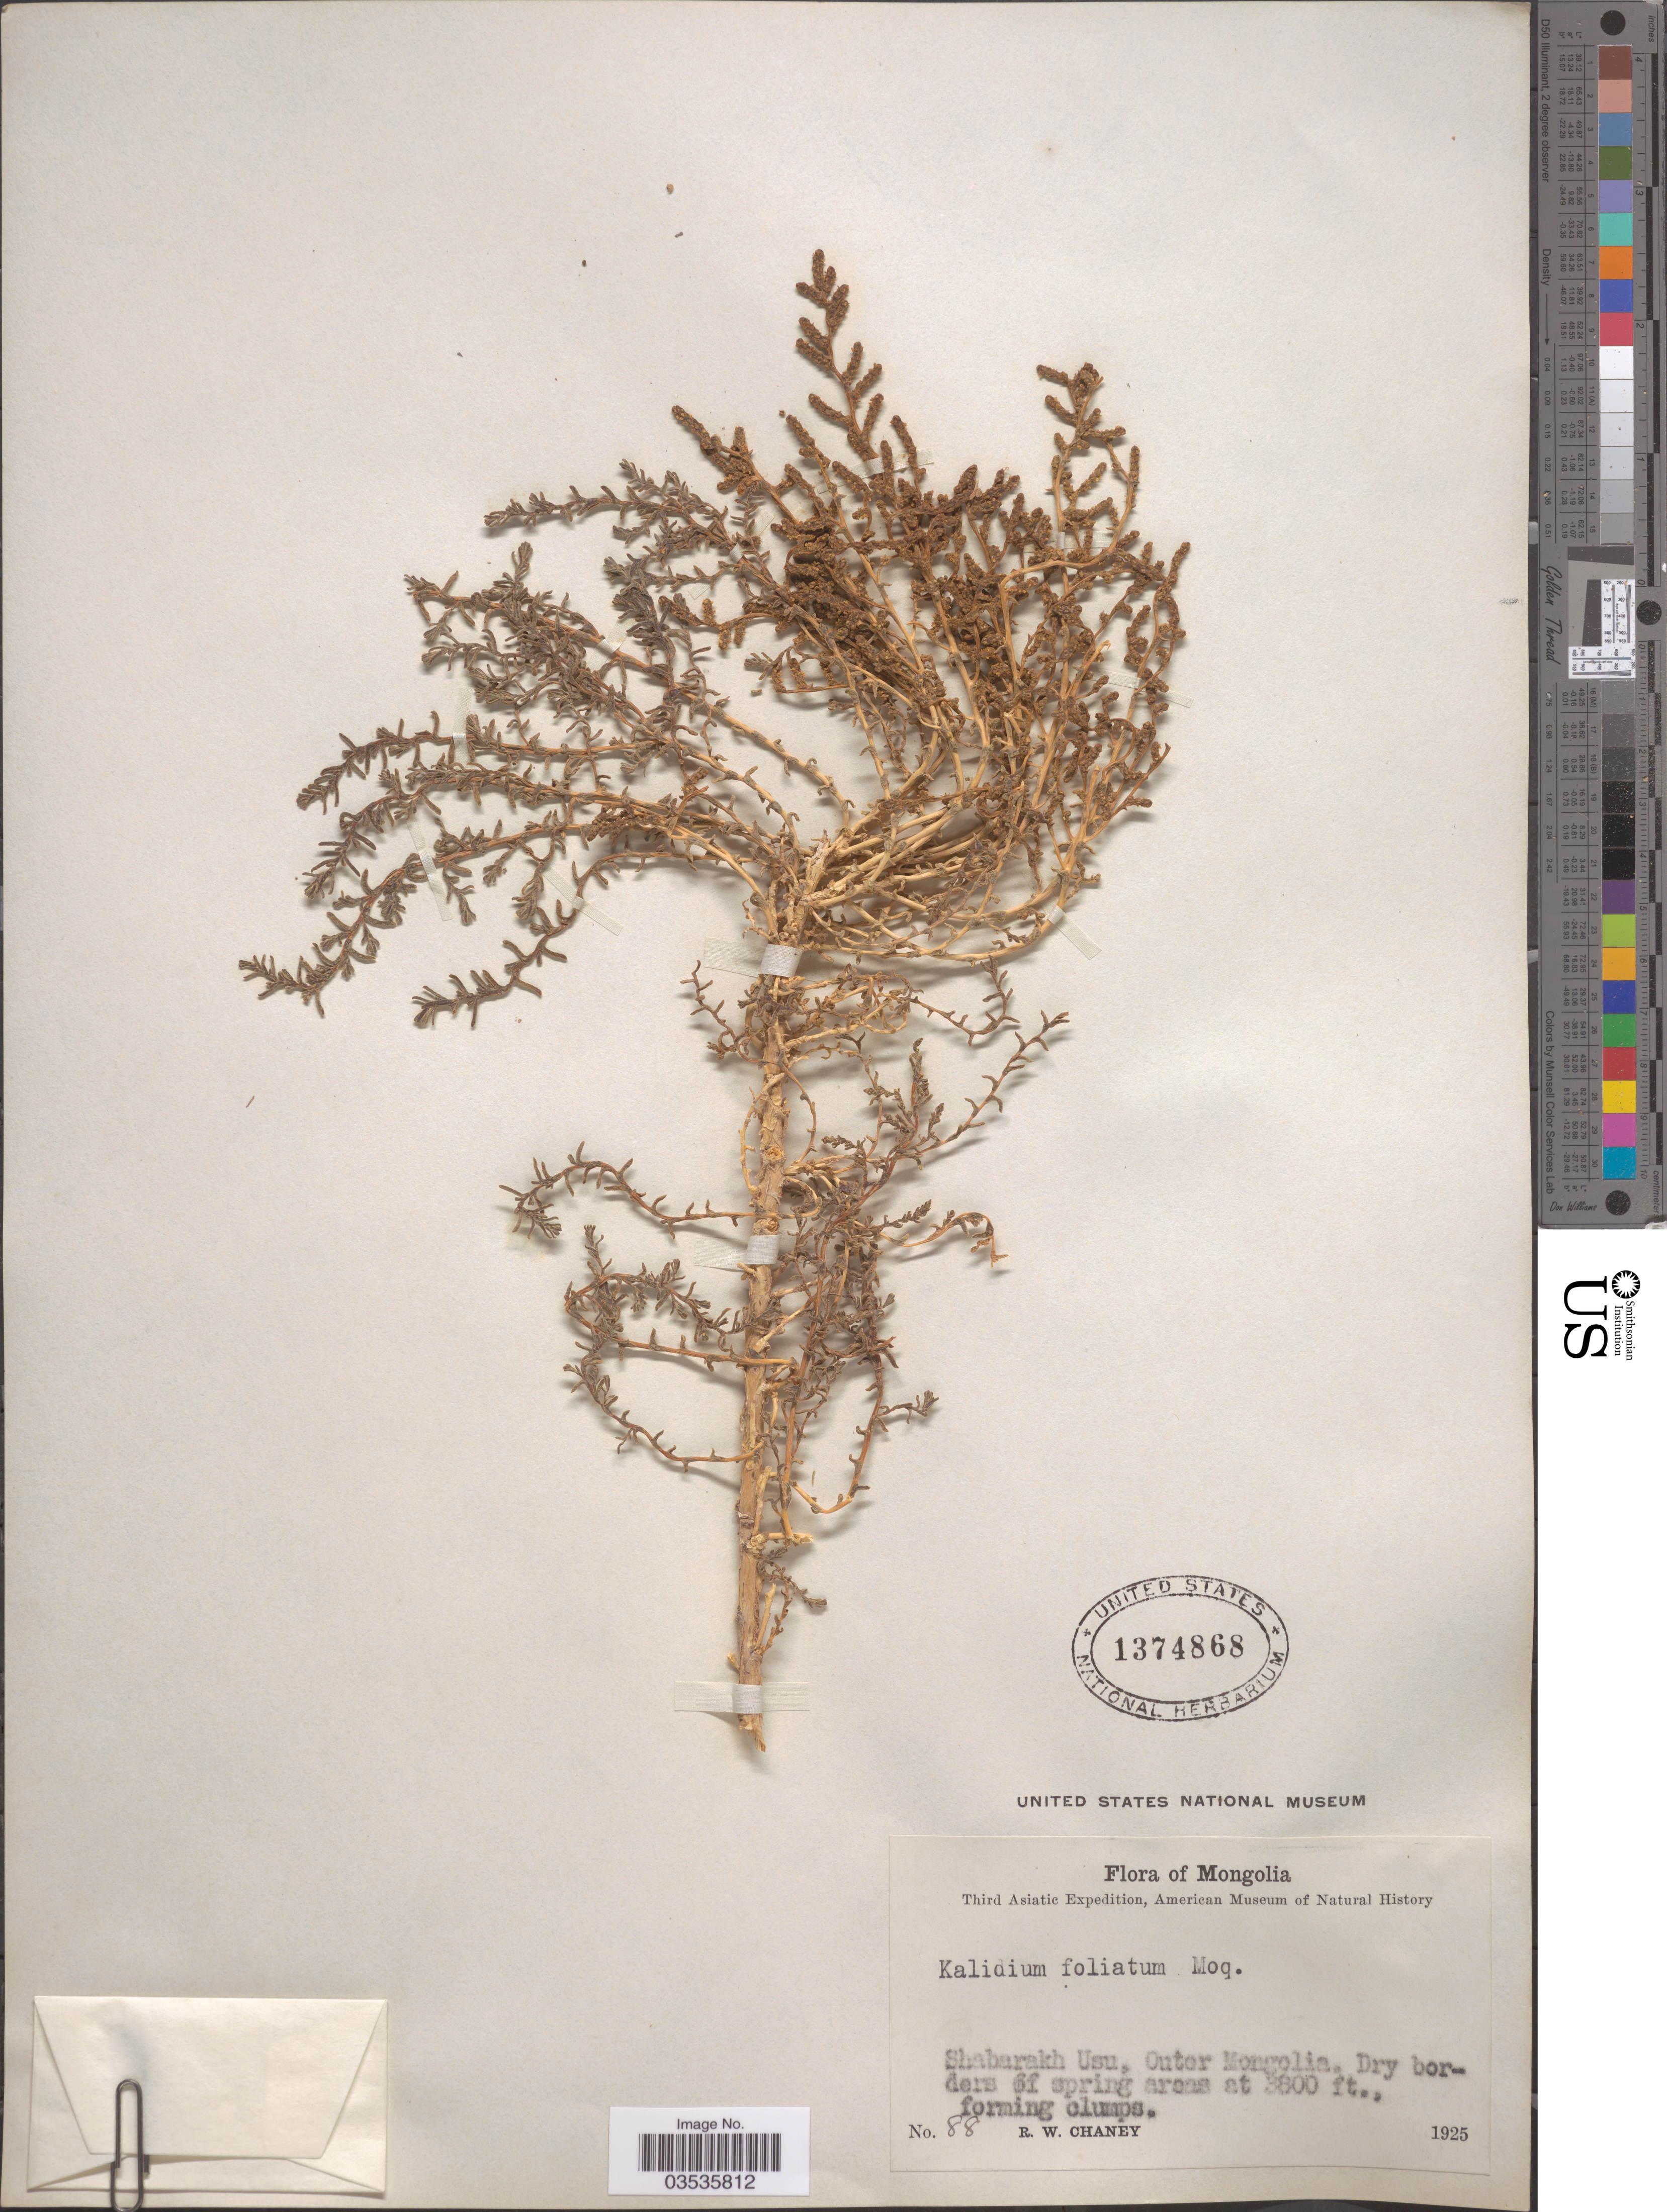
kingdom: Plantae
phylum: Tracheophyta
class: Magnoliopsida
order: Caryophyllales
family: Amaranthaceae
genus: Kalidium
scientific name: Kalidium foliatum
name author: (Pall.) Moq.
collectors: R. Chaney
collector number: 88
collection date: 1925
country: Mongolia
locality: Shabarakh Usu, Outer Mongolia.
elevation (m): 1158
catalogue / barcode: US 1374868